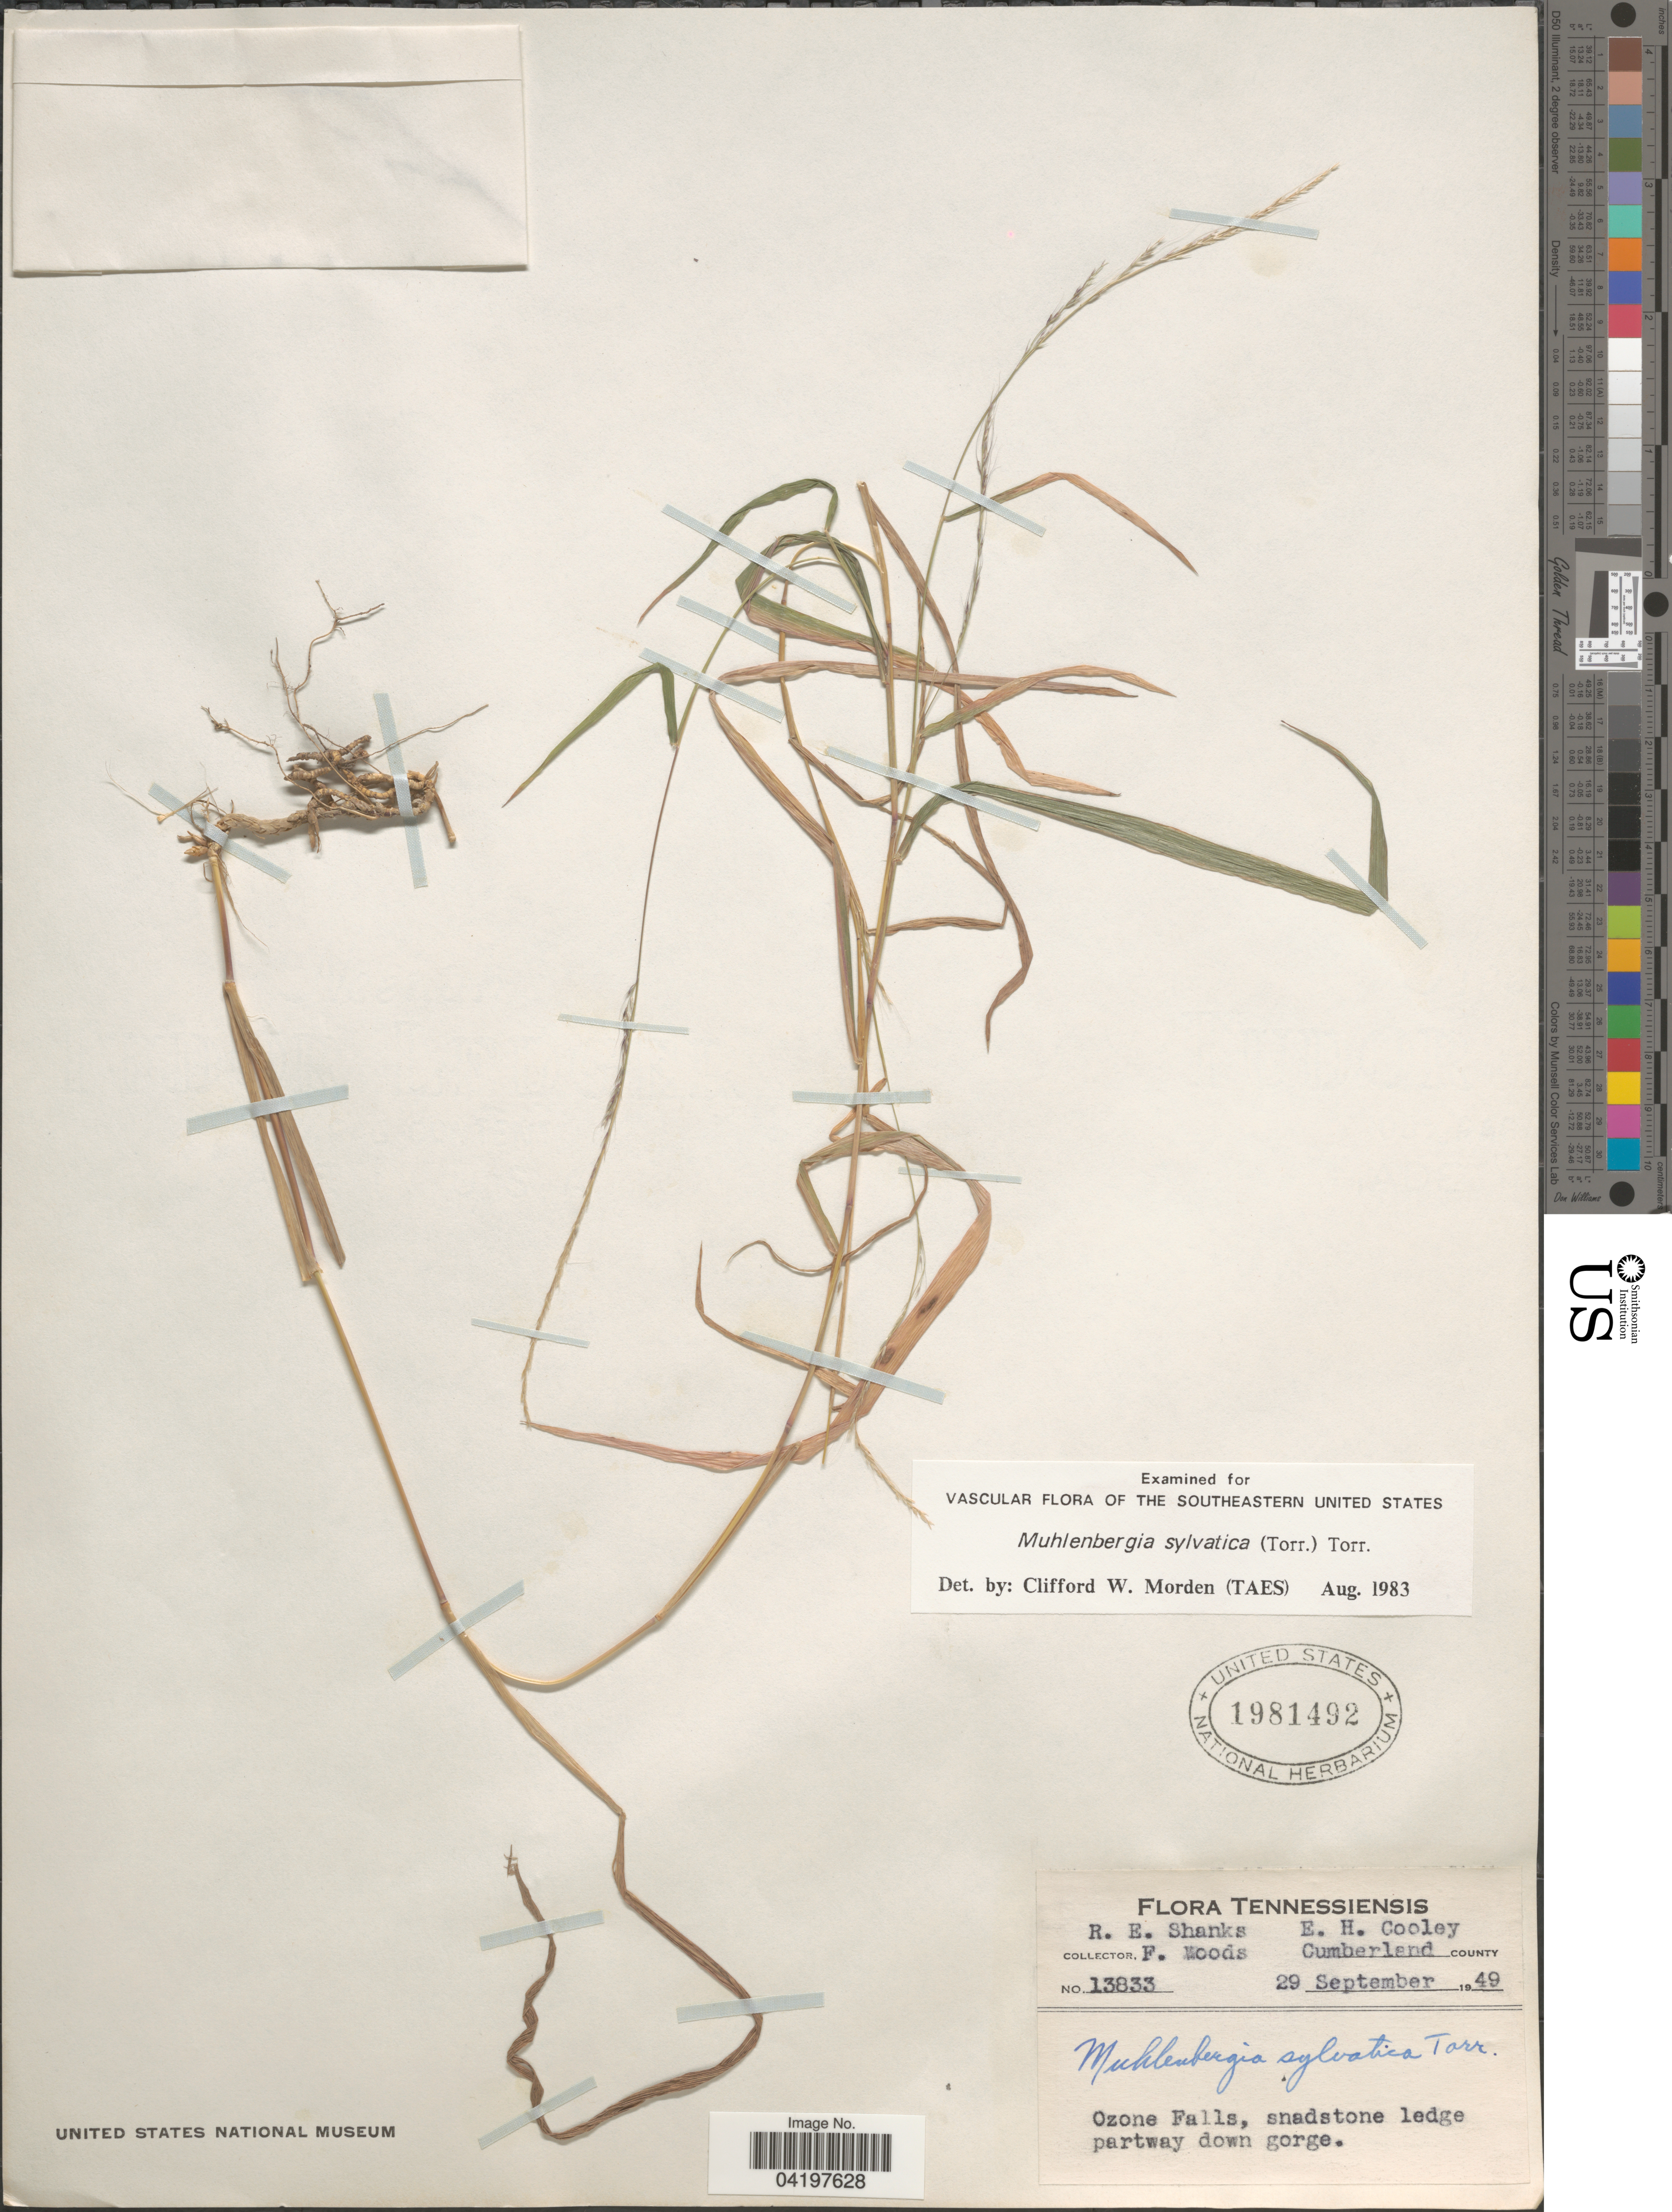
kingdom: Plantae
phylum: Tracheophyta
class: Liliopsida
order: Poales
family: Poaceae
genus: Muhlenbergia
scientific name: Muhlenbergia sylvatica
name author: (Torr.) Torr. ex A. Gray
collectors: R. Shanks, E. H. Cooley & F. Woods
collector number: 13833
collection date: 1949-09-29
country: United States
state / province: Tennessee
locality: Cumberland county. Ozone Falls, snadstone ledge partway down gorge.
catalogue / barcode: US 1981492